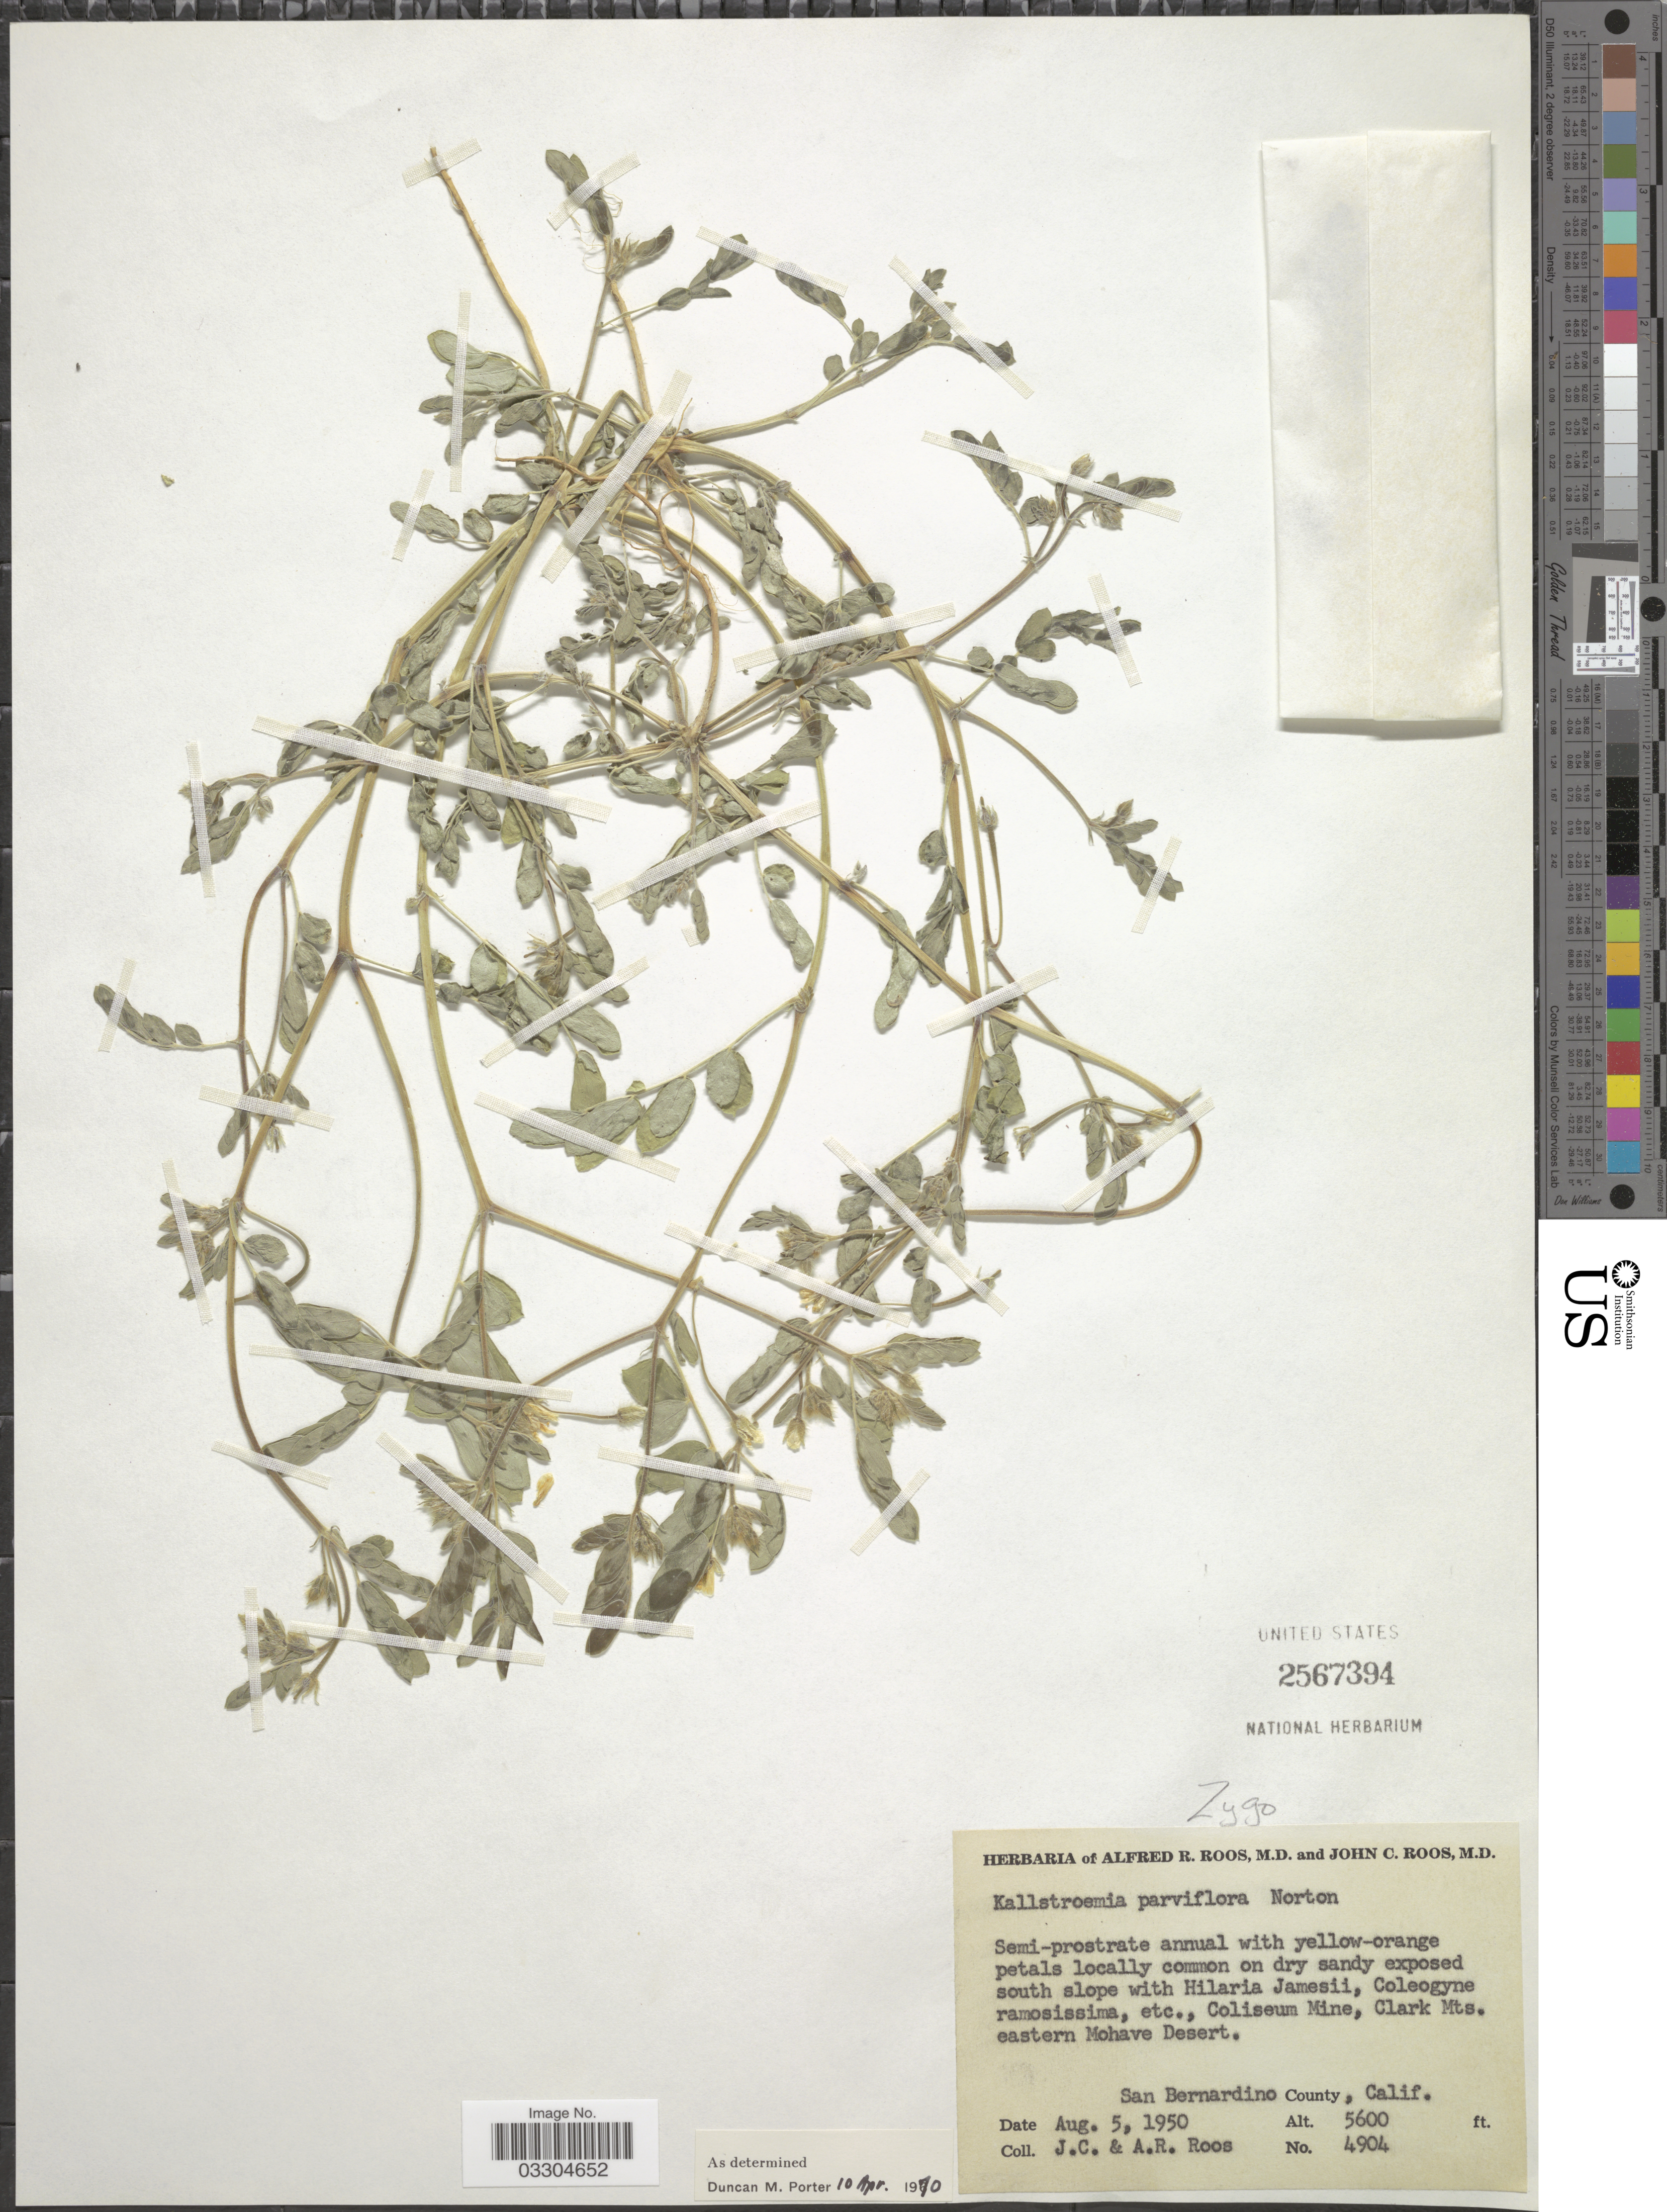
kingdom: Plantae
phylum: Tracheophyta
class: Magnoliopsida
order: Zygophyllales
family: Zygophyllaceae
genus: Kallstroemia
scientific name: Kallstroemia parviflora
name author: Norton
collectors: J. C. Roos & A. R. Roos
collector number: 4904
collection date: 1950-08-05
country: United States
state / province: California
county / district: San Bernardino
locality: Coliseum Mine, Clark Mts. eastern Mohave Desert. San Bernardino County.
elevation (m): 1707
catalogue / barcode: US 2567394